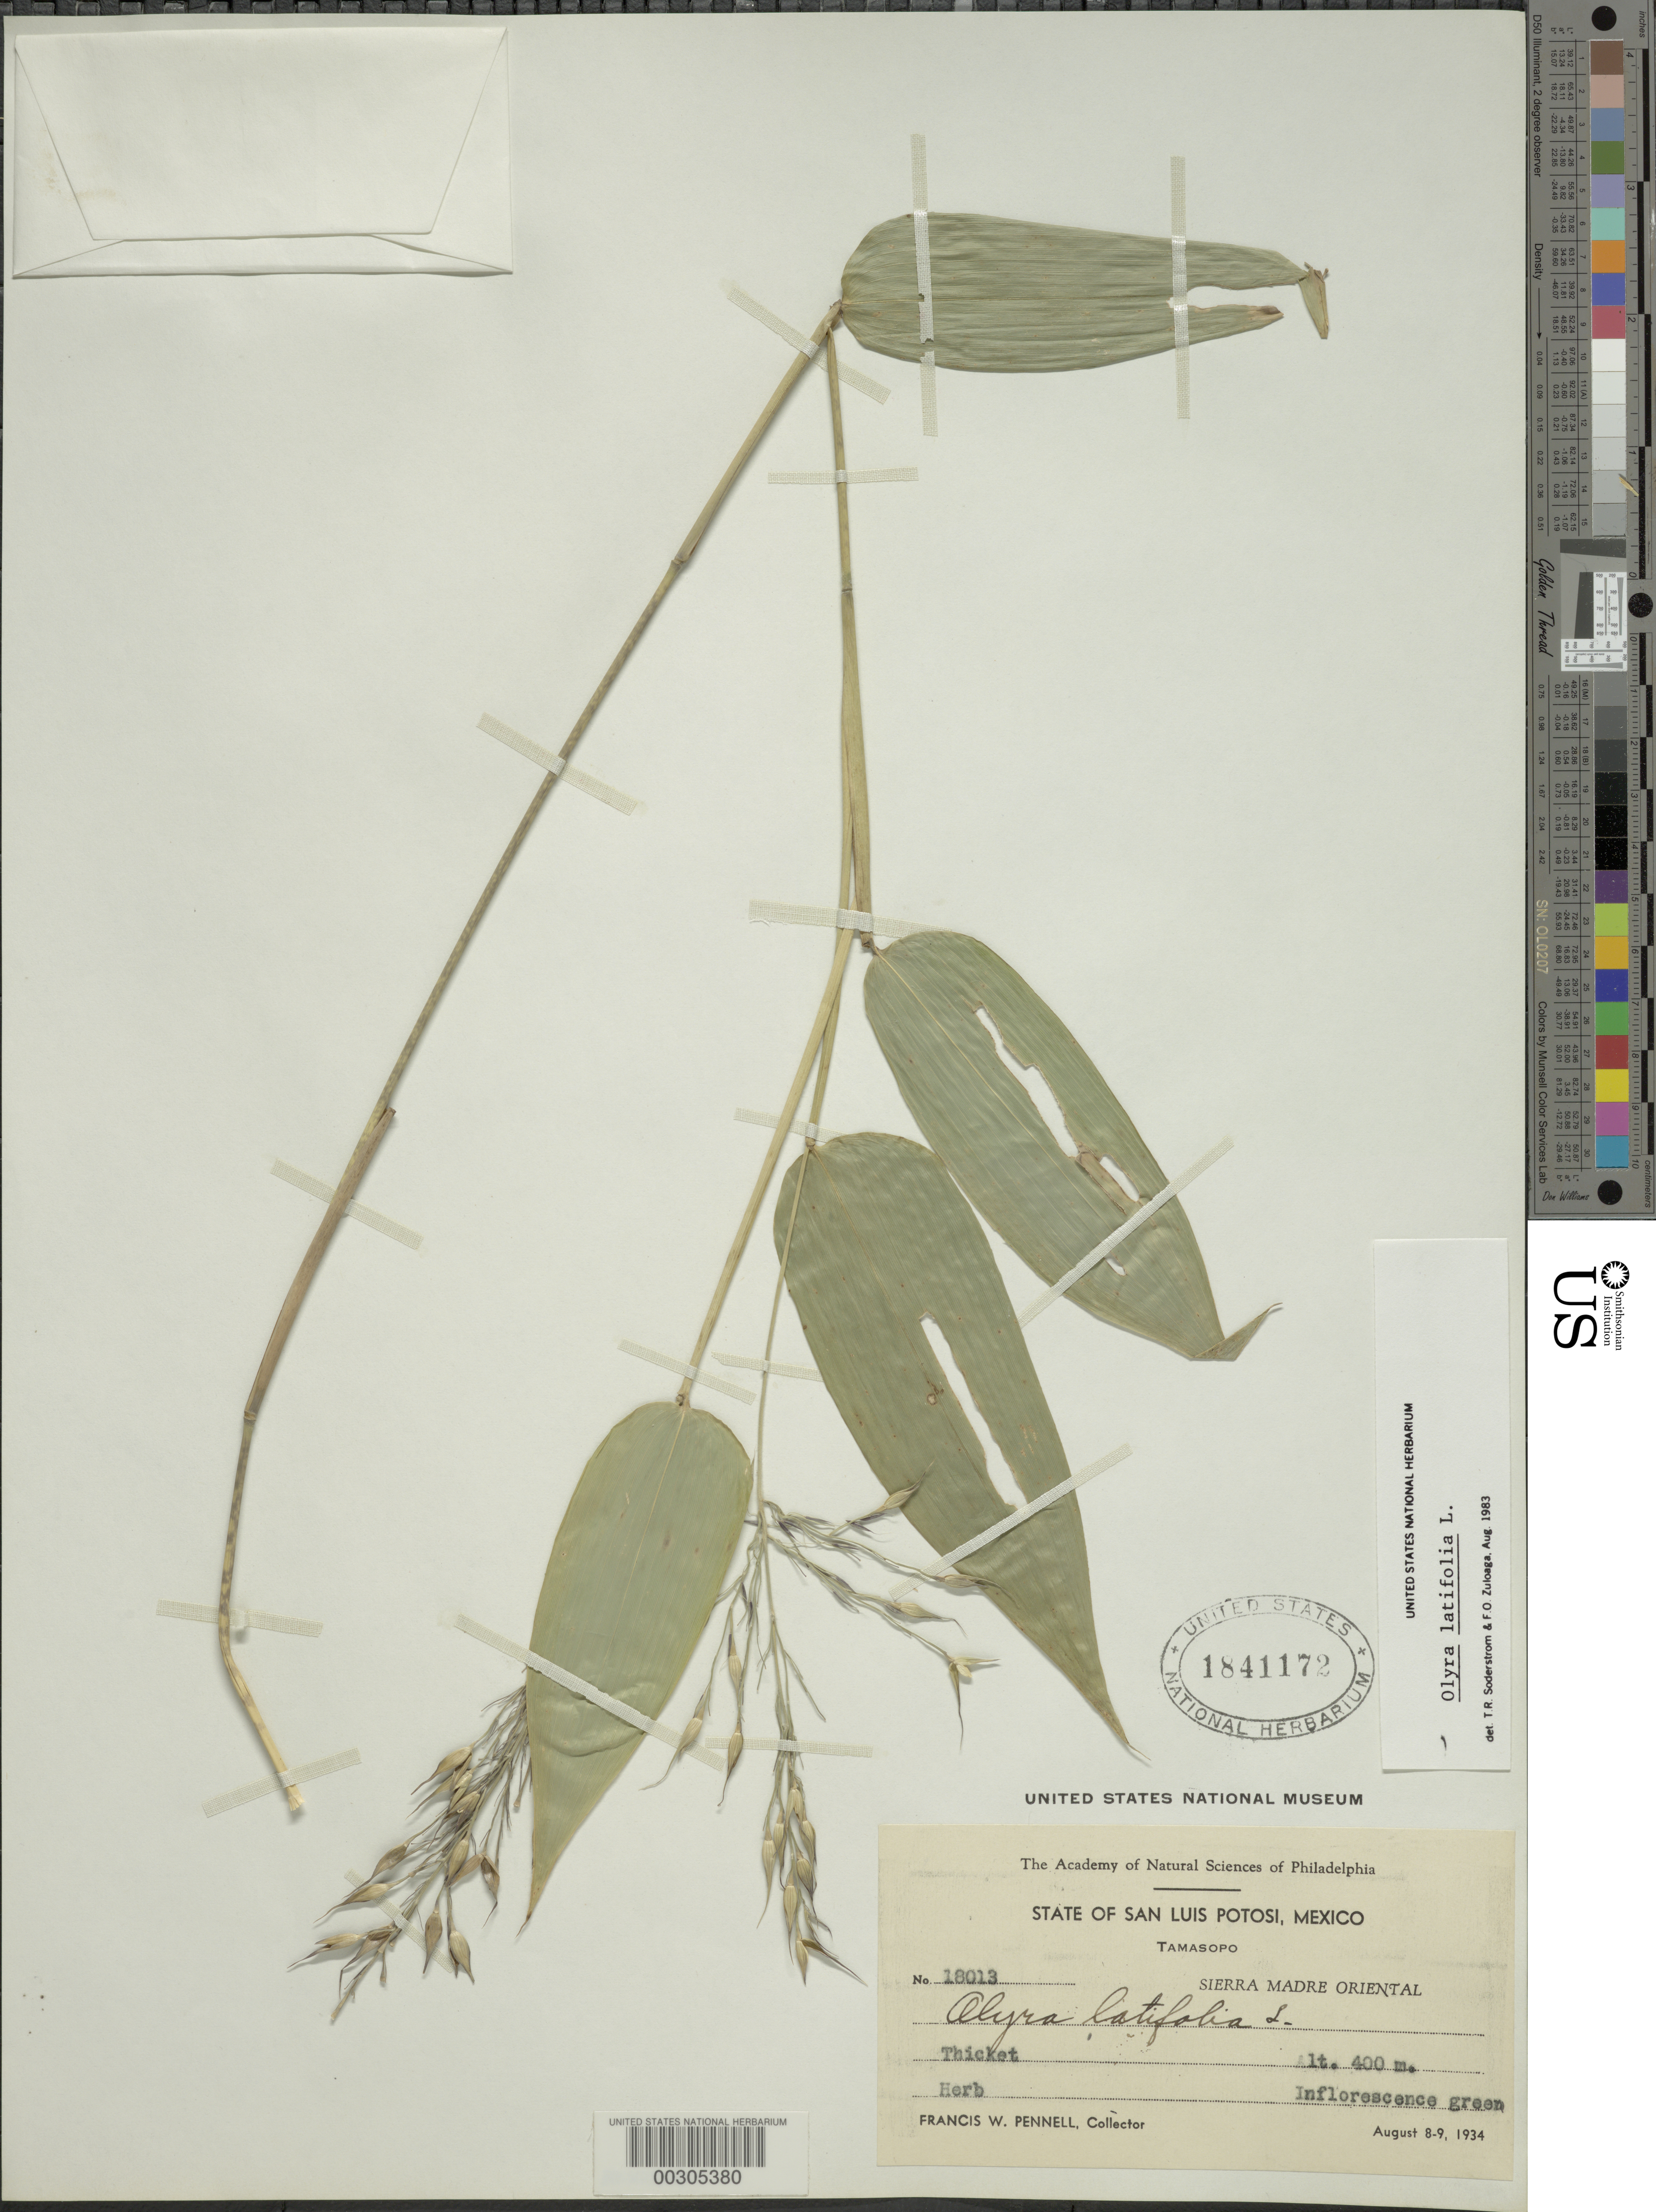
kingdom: Plantae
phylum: Tracheophyta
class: Liliopsida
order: Poales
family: Poaceae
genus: Olyra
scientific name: Olyra latifolia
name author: L.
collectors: F. W. Pennell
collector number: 18013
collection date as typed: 08 Aug 1934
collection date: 1934-08-08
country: Mexico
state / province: San Luis Potosí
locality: Tamasopo.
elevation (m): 400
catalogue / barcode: US 1841172